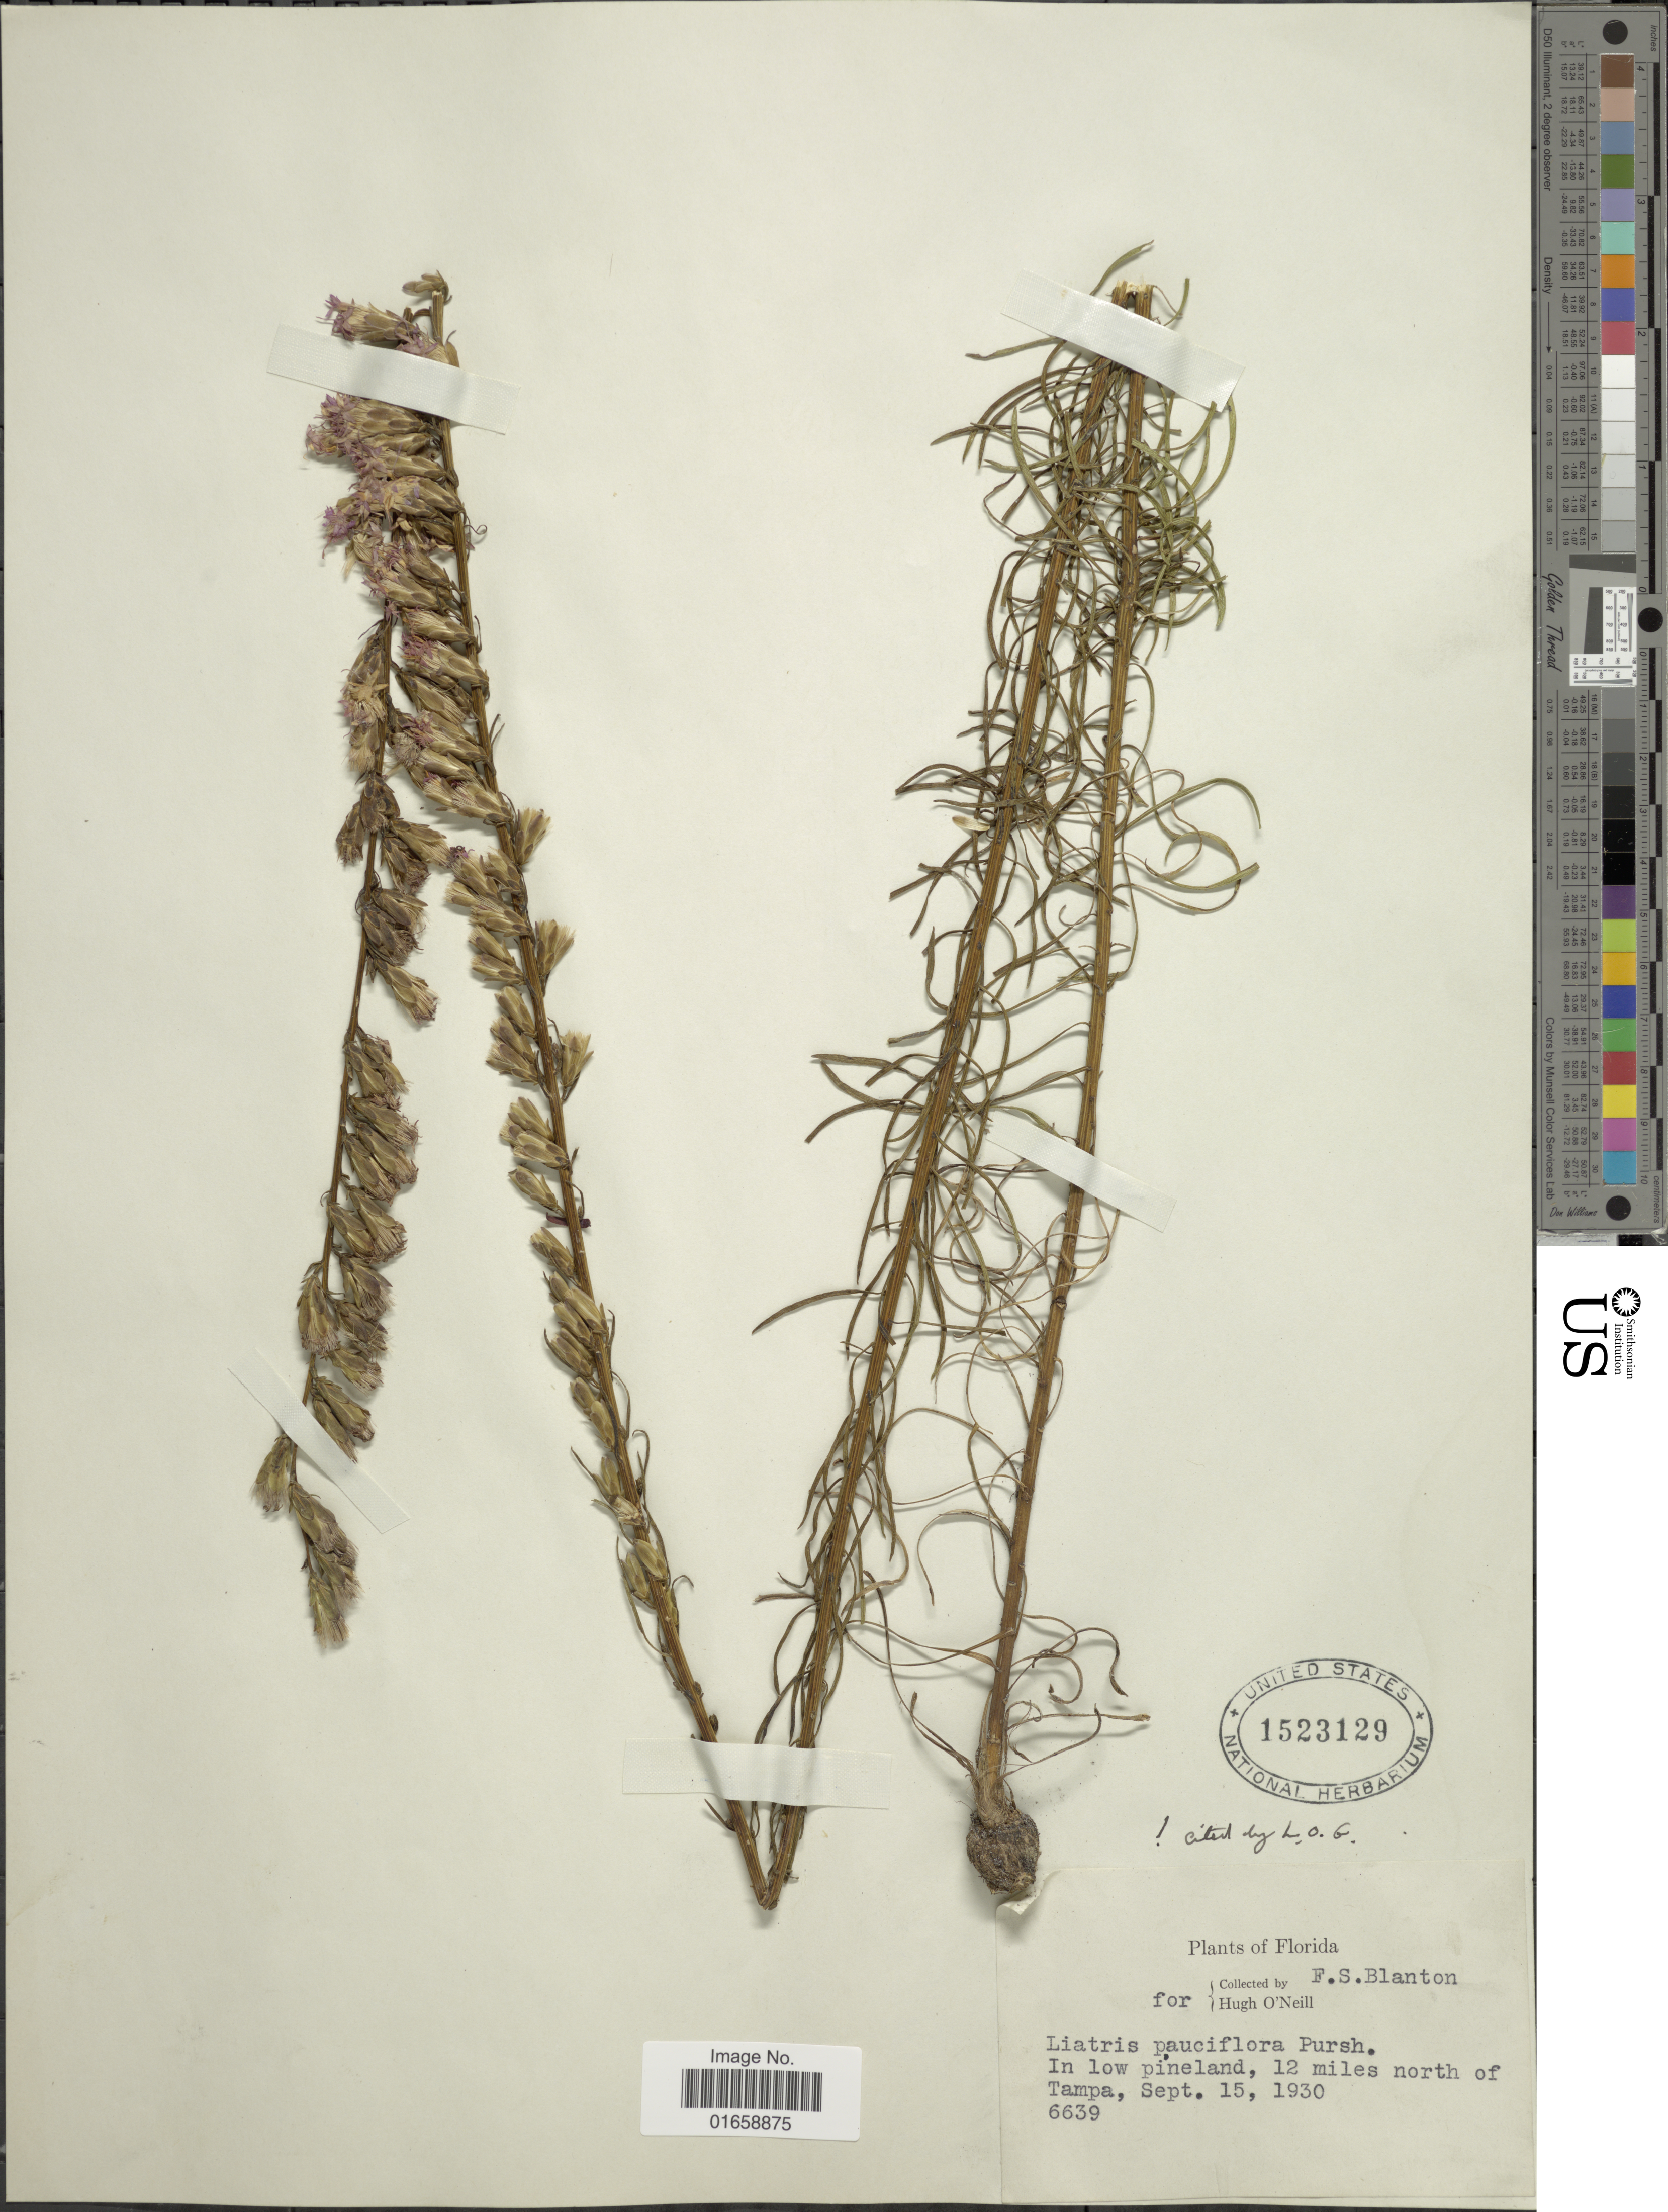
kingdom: Plantae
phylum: Tracheophyta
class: Magnoliopsida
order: Asterales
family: Asteraceae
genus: Liatris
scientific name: Liatris pauciflora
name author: Pursh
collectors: F. S. Blanton & H. O'Neill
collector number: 6639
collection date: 1930-09-15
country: United States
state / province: Florida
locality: In low Pineland, 12 miles north of Tampa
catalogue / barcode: US 1523129